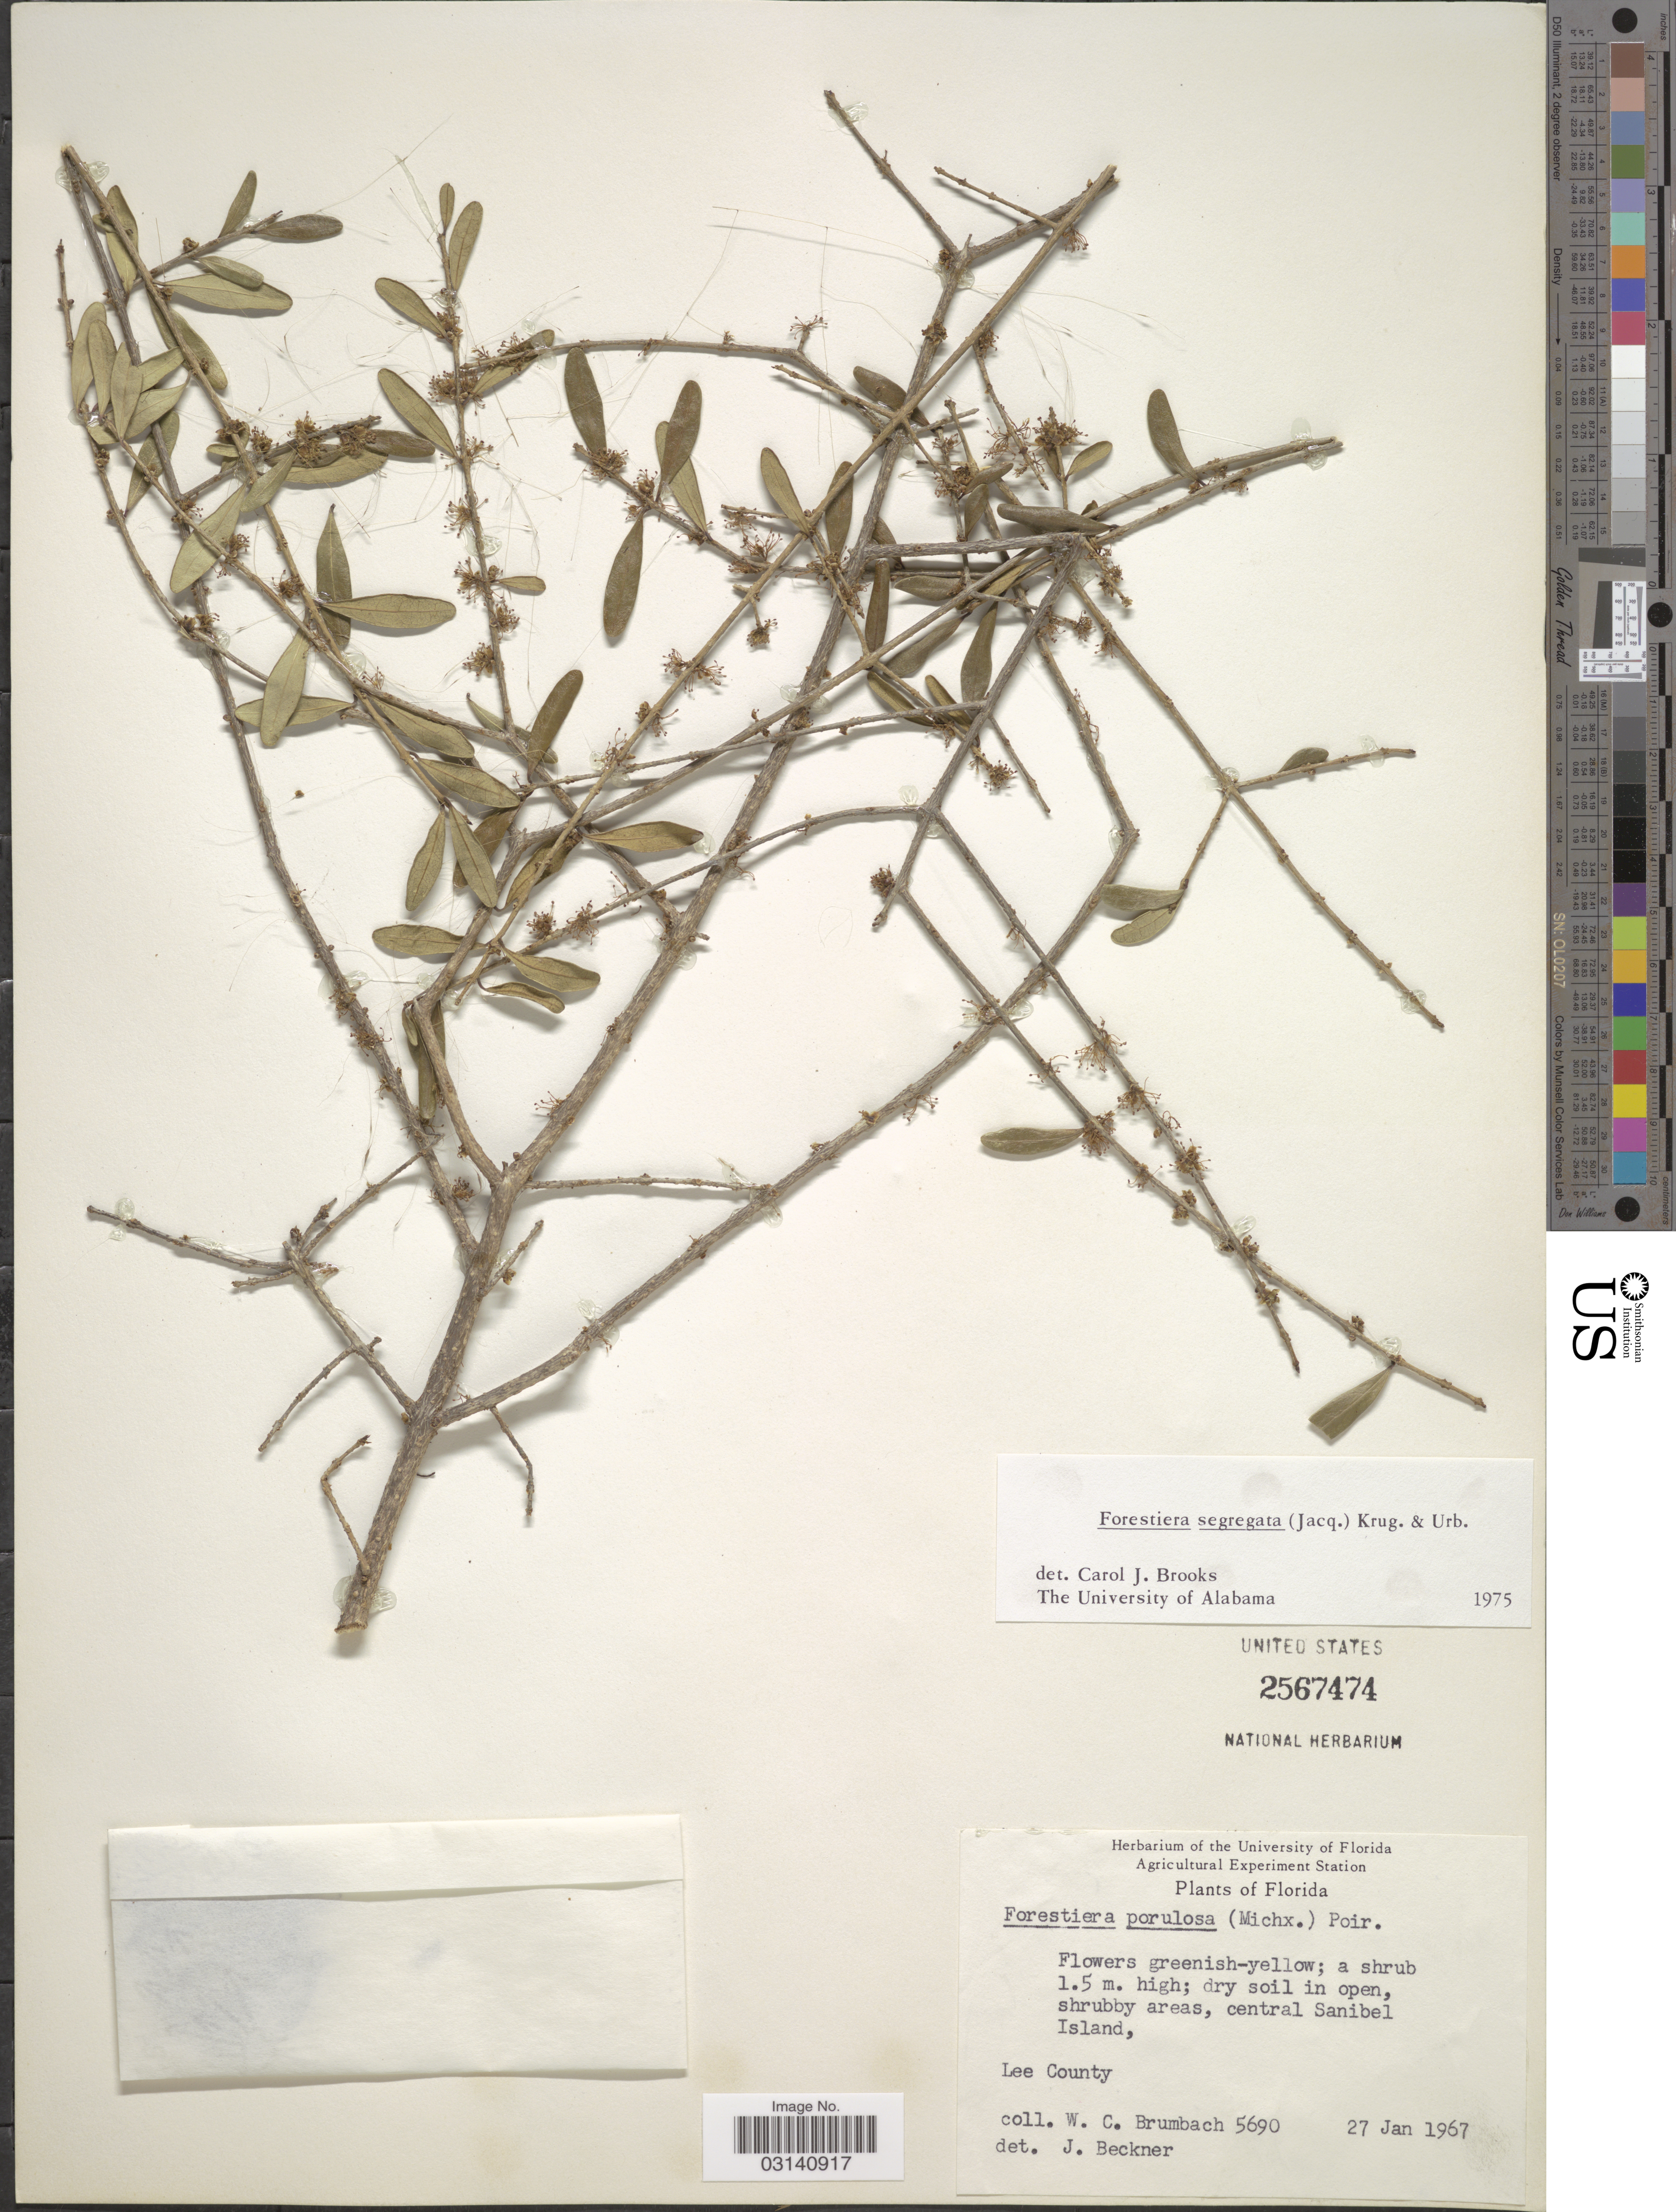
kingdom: Plantae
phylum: Tracheophyta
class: Magnoliopsida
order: Lamiales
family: Oleaceae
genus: Forestiera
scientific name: Forestiera segregata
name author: (Jacq.) Krug & Urb.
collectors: W. C. Brumbach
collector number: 5690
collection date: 1967-01-27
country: United States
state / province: Florida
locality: Central Sanibel Island, Lee County.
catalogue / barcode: US 2567474